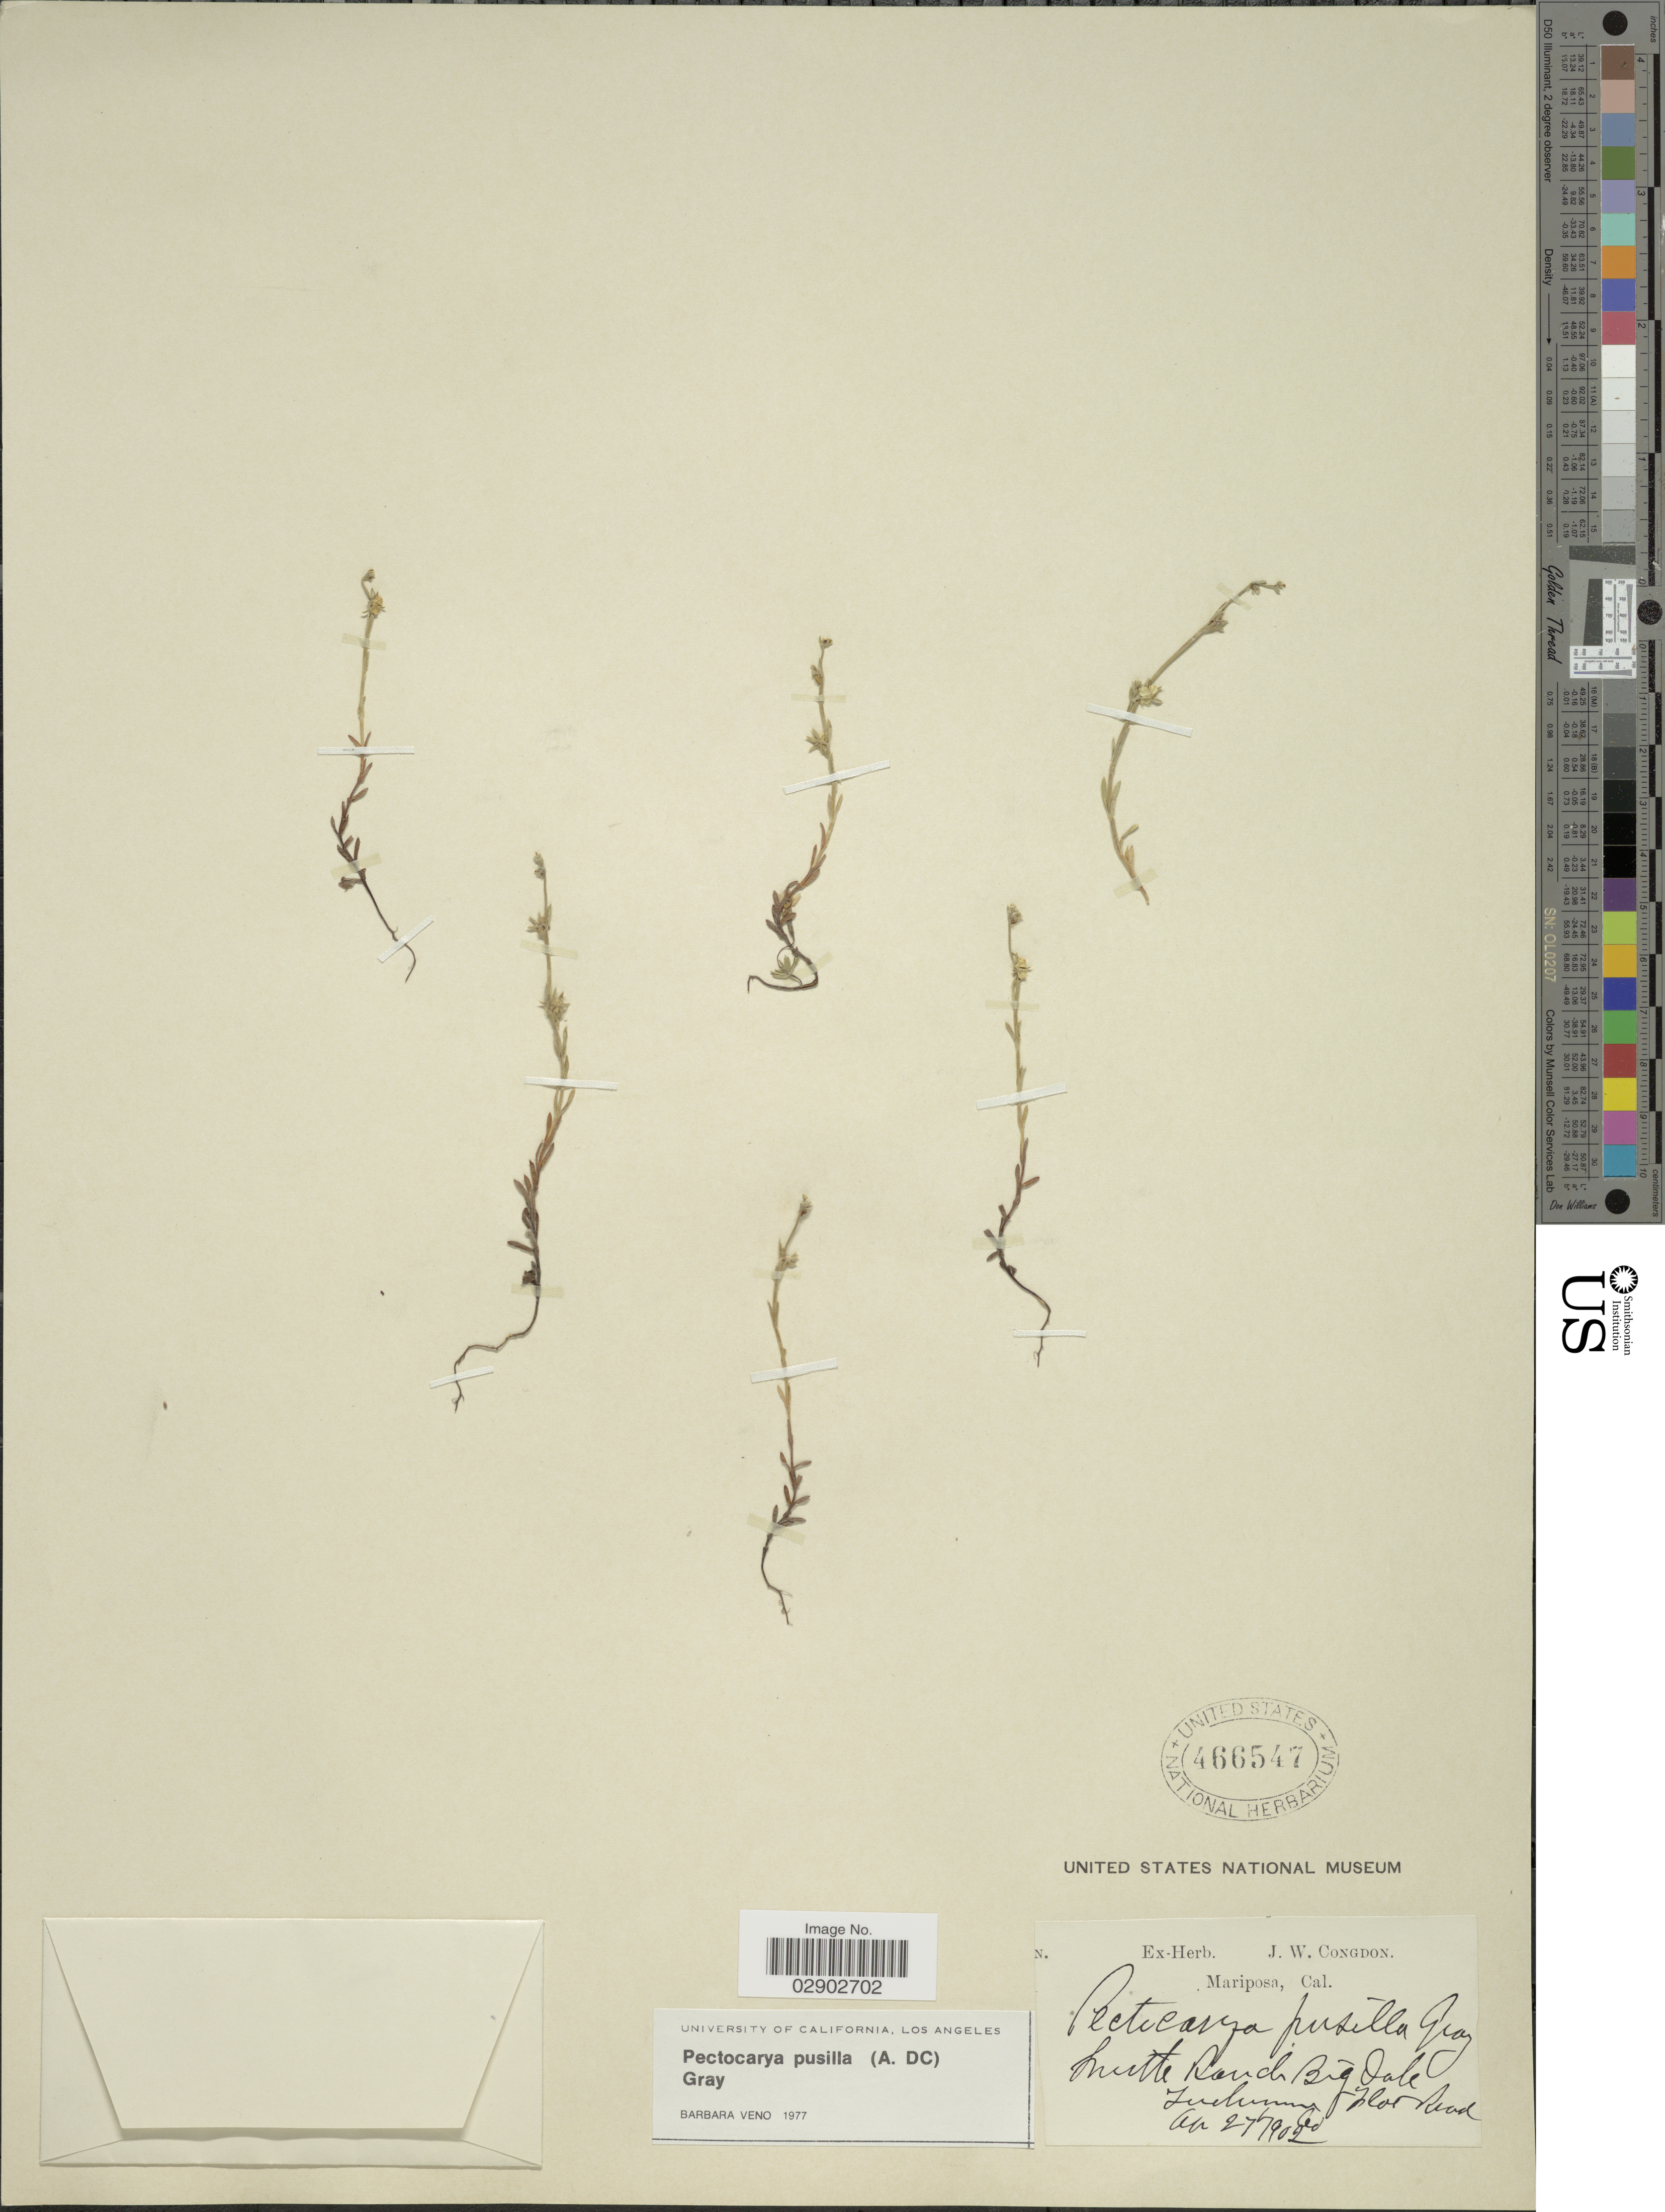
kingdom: Plantae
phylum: Tracheophyta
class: Magnoliopsida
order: Boraginales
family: Boraginaceae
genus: Pectocarya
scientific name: Pectocarya pusilla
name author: (A. DC.) A. Gray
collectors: ex herb. J. W. Congdon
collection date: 1902-04-27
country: United States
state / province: California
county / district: Tuolumne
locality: Mariposa, Smith Ranch Big Oak, Jackson Co. Flat Road. Tuolumne Co.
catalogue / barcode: US 466547